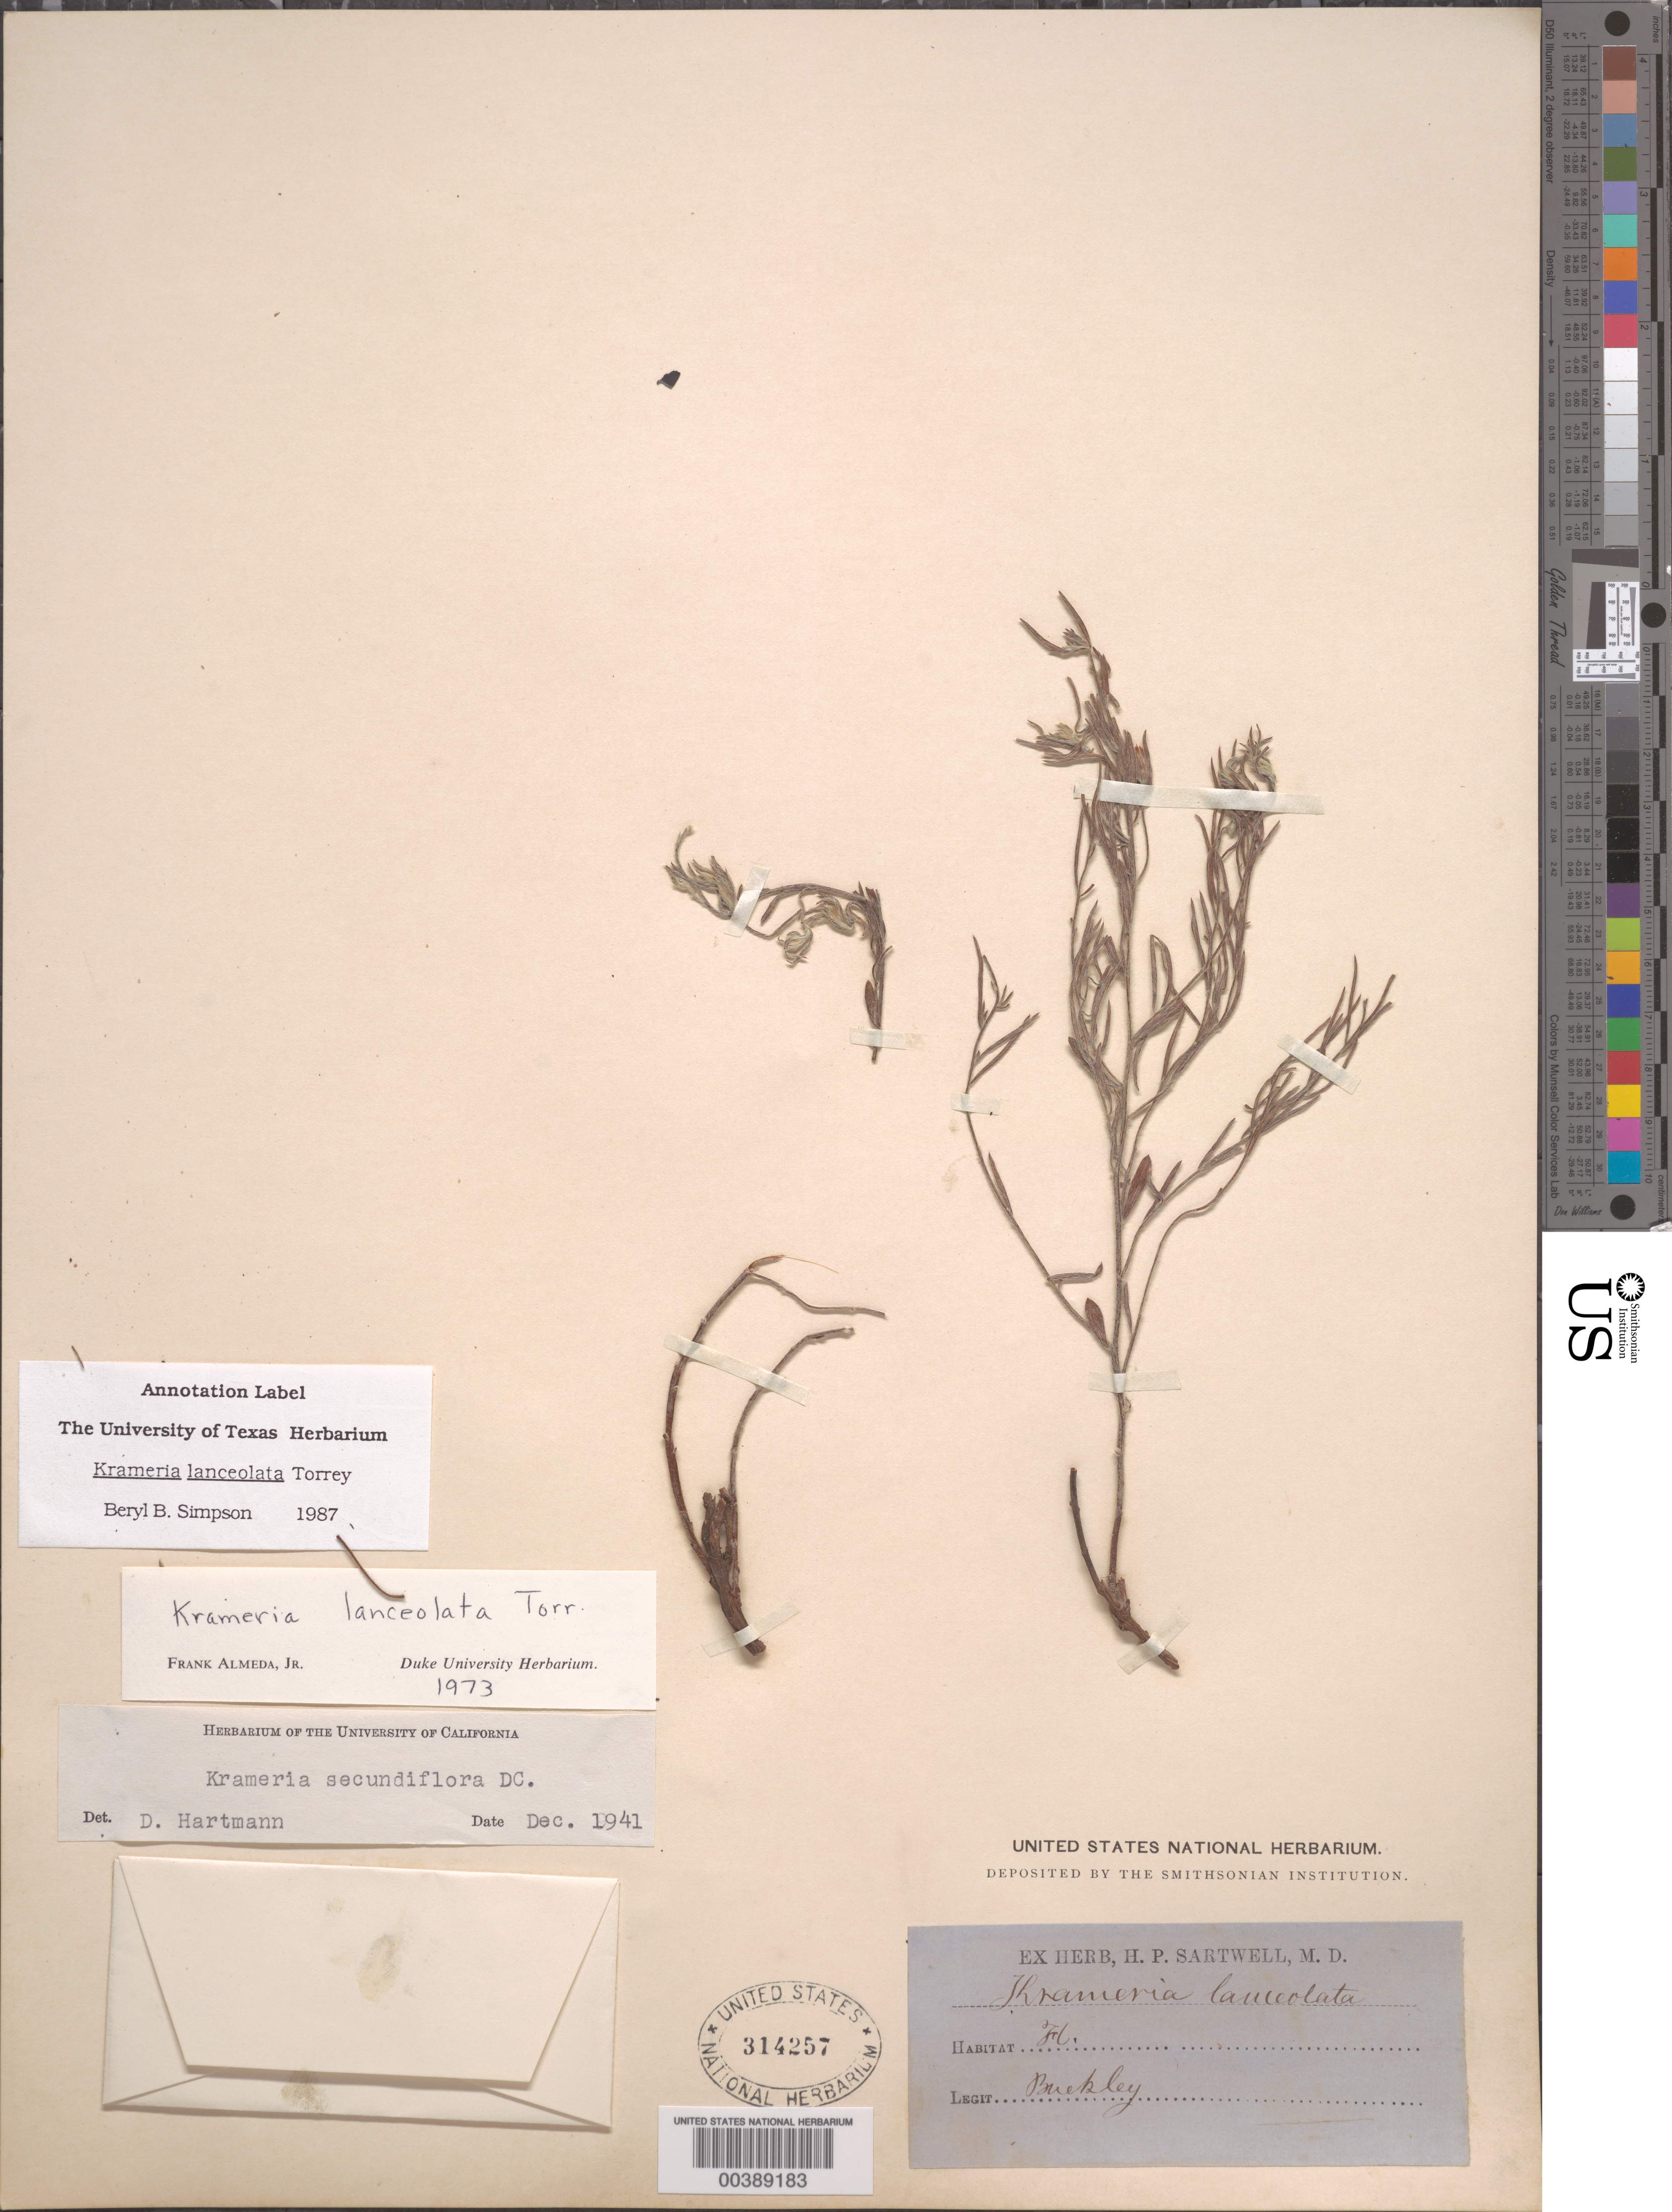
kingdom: Plantae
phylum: Tracheophyta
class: Magnoliopsida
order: Zygophyllales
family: Krameriaceae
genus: Krameria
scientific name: Krameria lanceolata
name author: Torr.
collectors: D. Buckley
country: United States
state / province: Florida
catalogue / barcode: US 314257